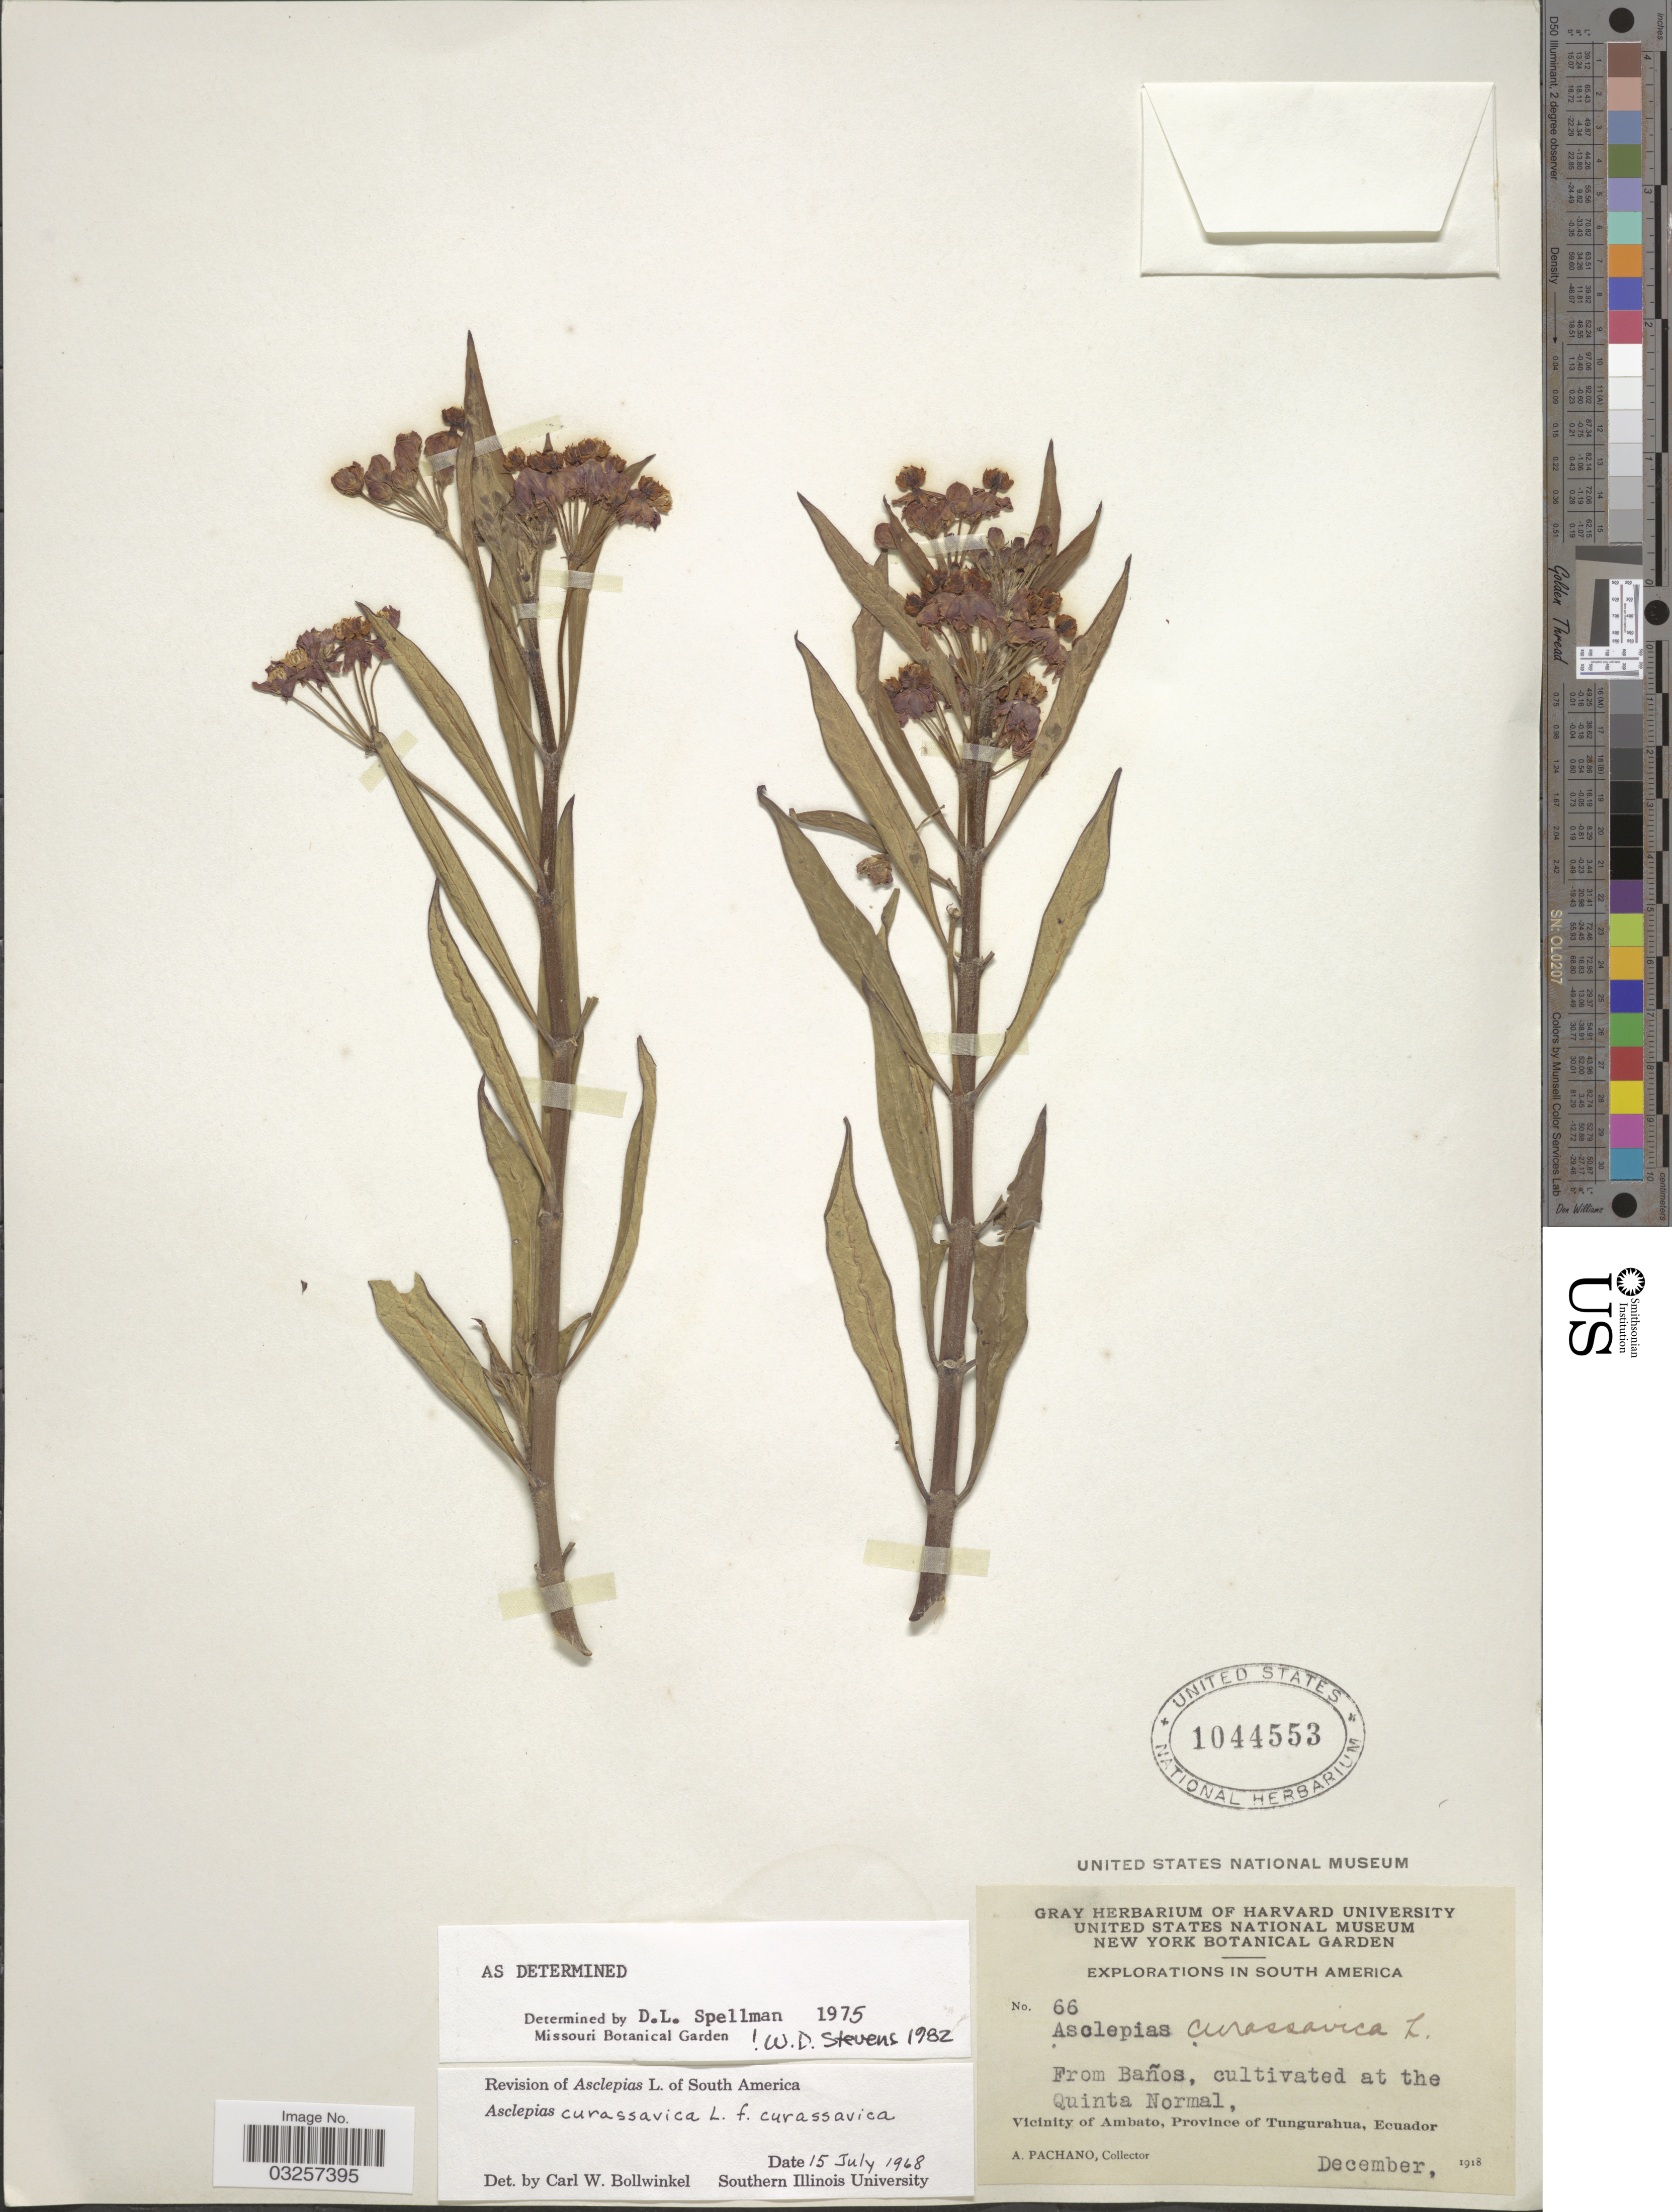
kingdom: Plantae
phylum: Tracheophyta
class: Magnoliopsida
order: Gentianales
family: Apocynaceae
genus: Asclepias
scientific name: Asclepias curassavica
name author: L.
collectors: A. Pachano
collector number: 66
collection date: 1918-12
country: Ecuador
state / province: Tungurahua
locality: From Baños, cultivated at the Quinta Normal. Vicinity of Ambato, Province of Tungurahua.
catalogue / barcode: US 1044553